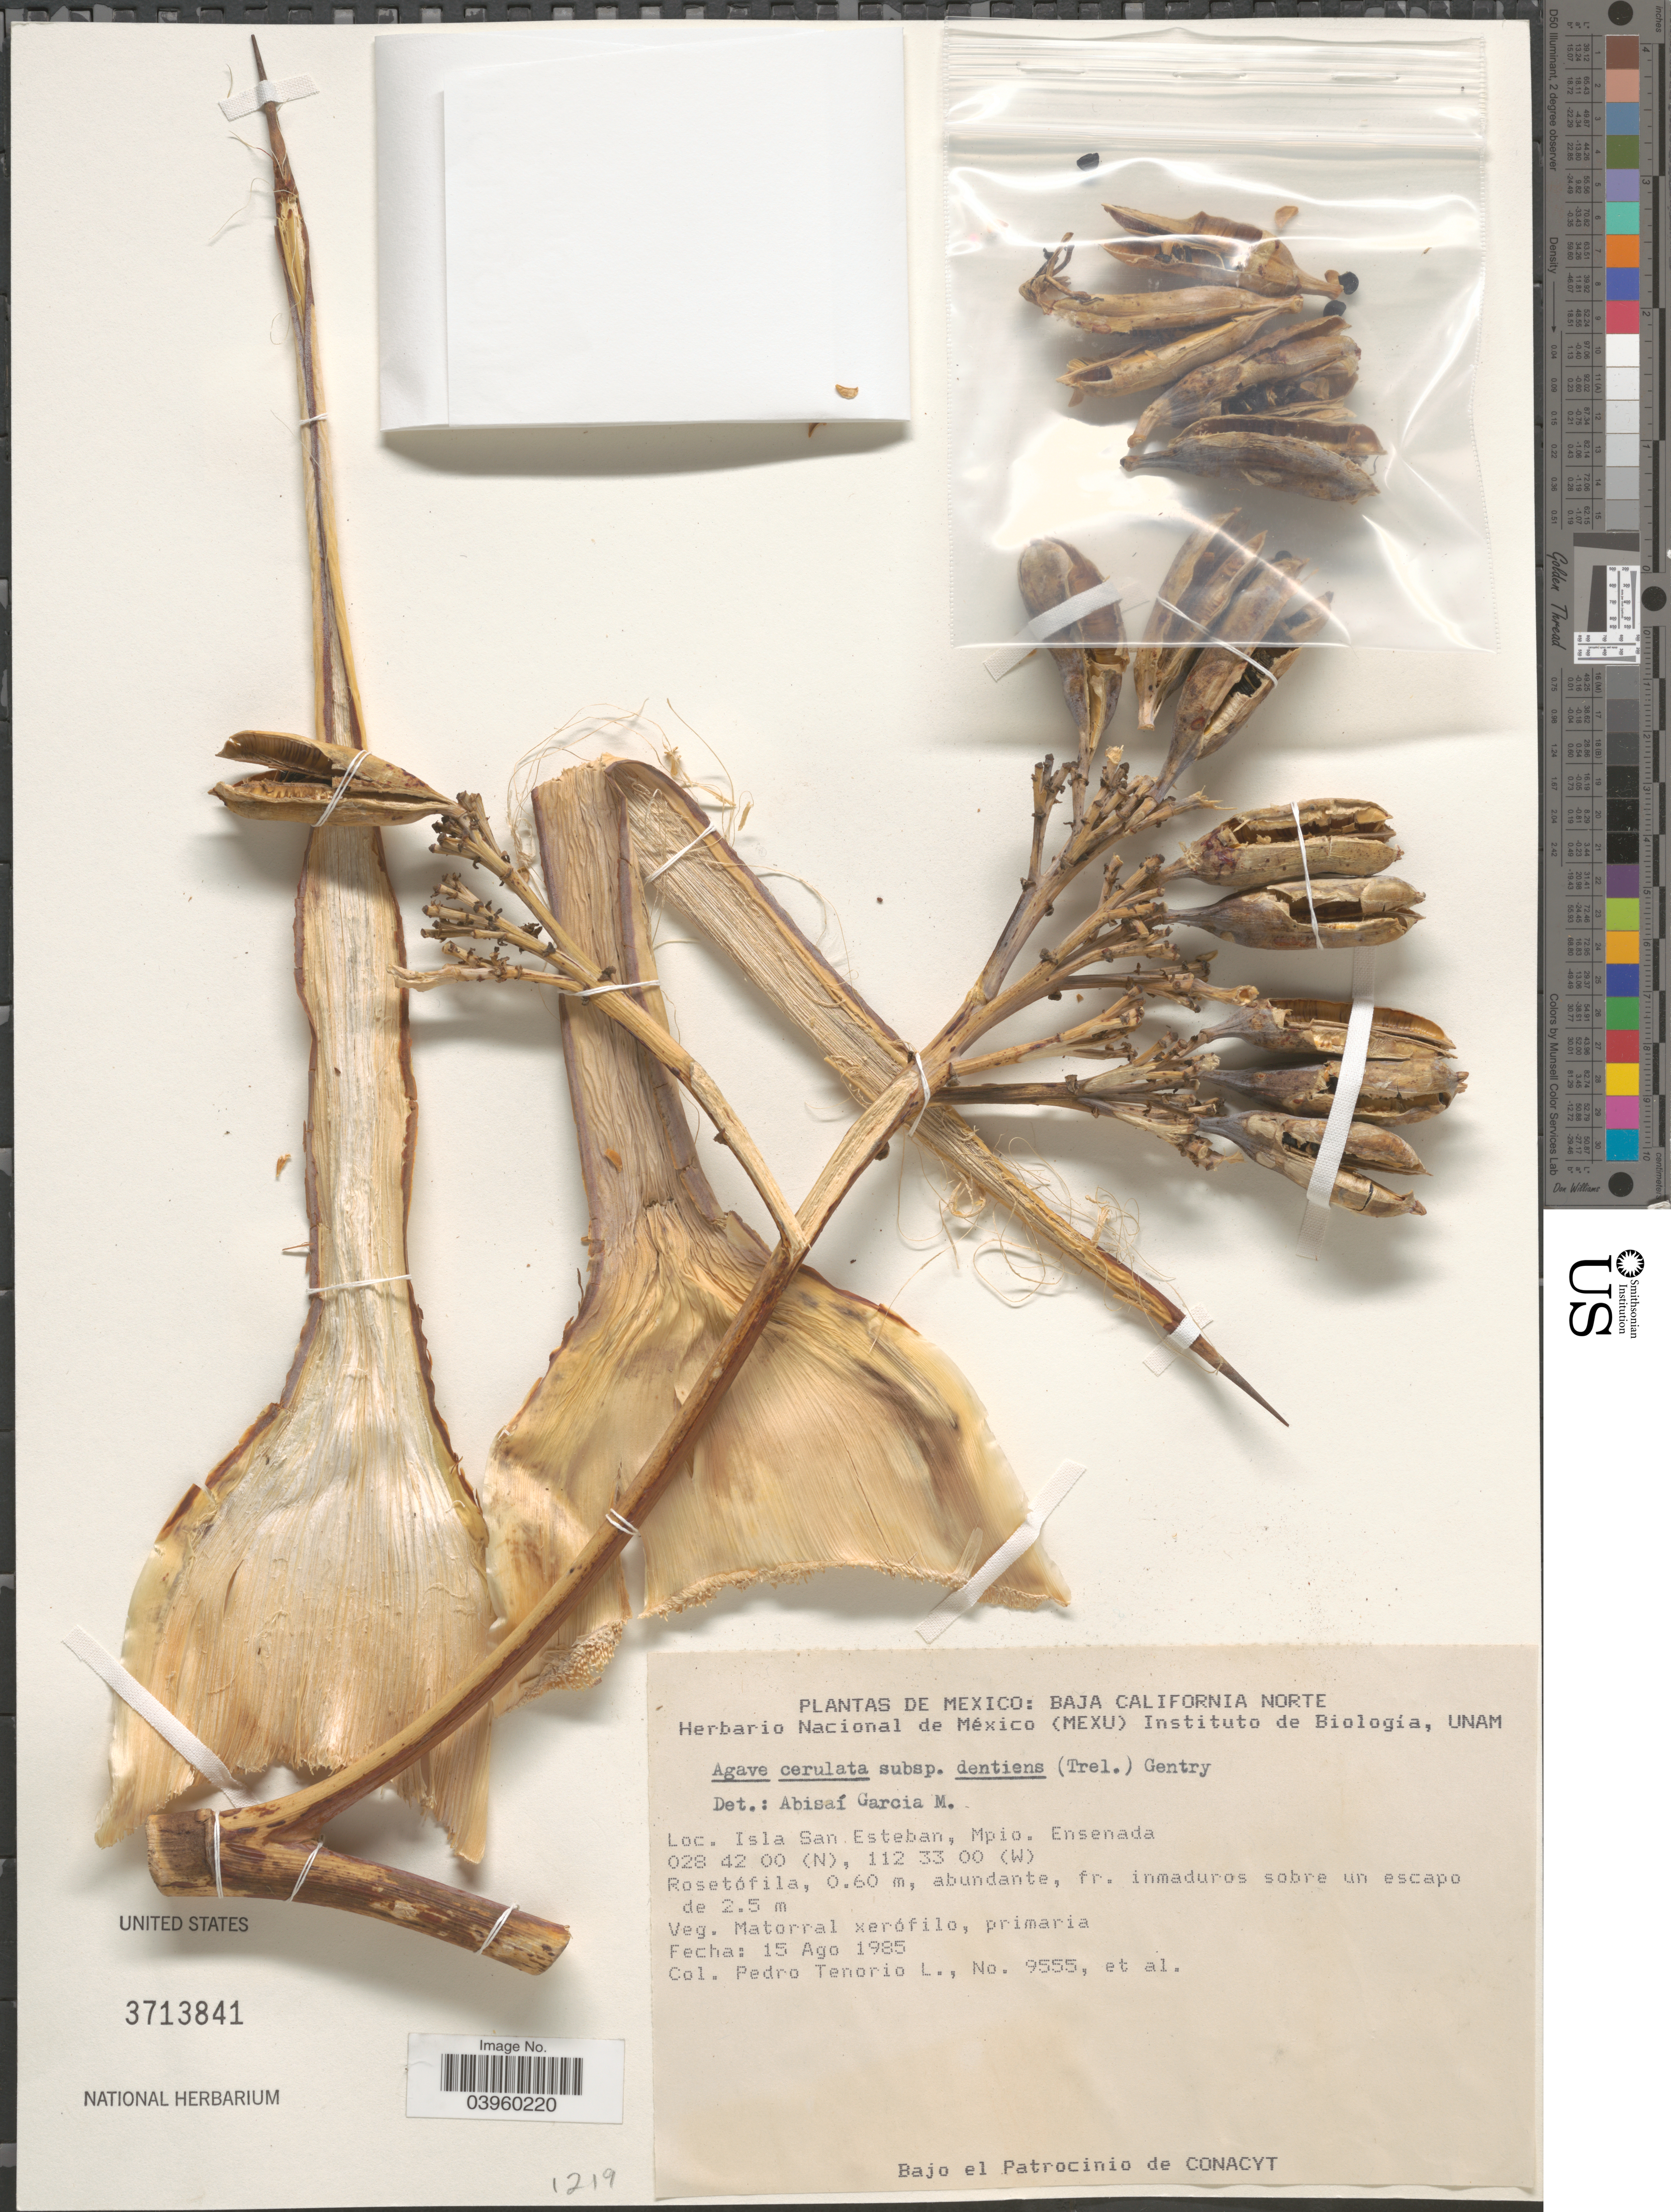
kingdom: Plantae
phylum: Tracheophyta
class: Liliopsida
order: Asparagales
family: Asparagaceae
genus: Agave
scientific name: Agave cerulata subsp. dentiens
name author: (Trel.) Gentry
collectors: P. Tenorio L. & et al.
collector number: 9555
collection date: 1985-08-15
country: Mexico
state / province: Baja California Norte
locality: Isla San Estaban, Mpio. Ensenada.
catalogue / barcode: US 3713841